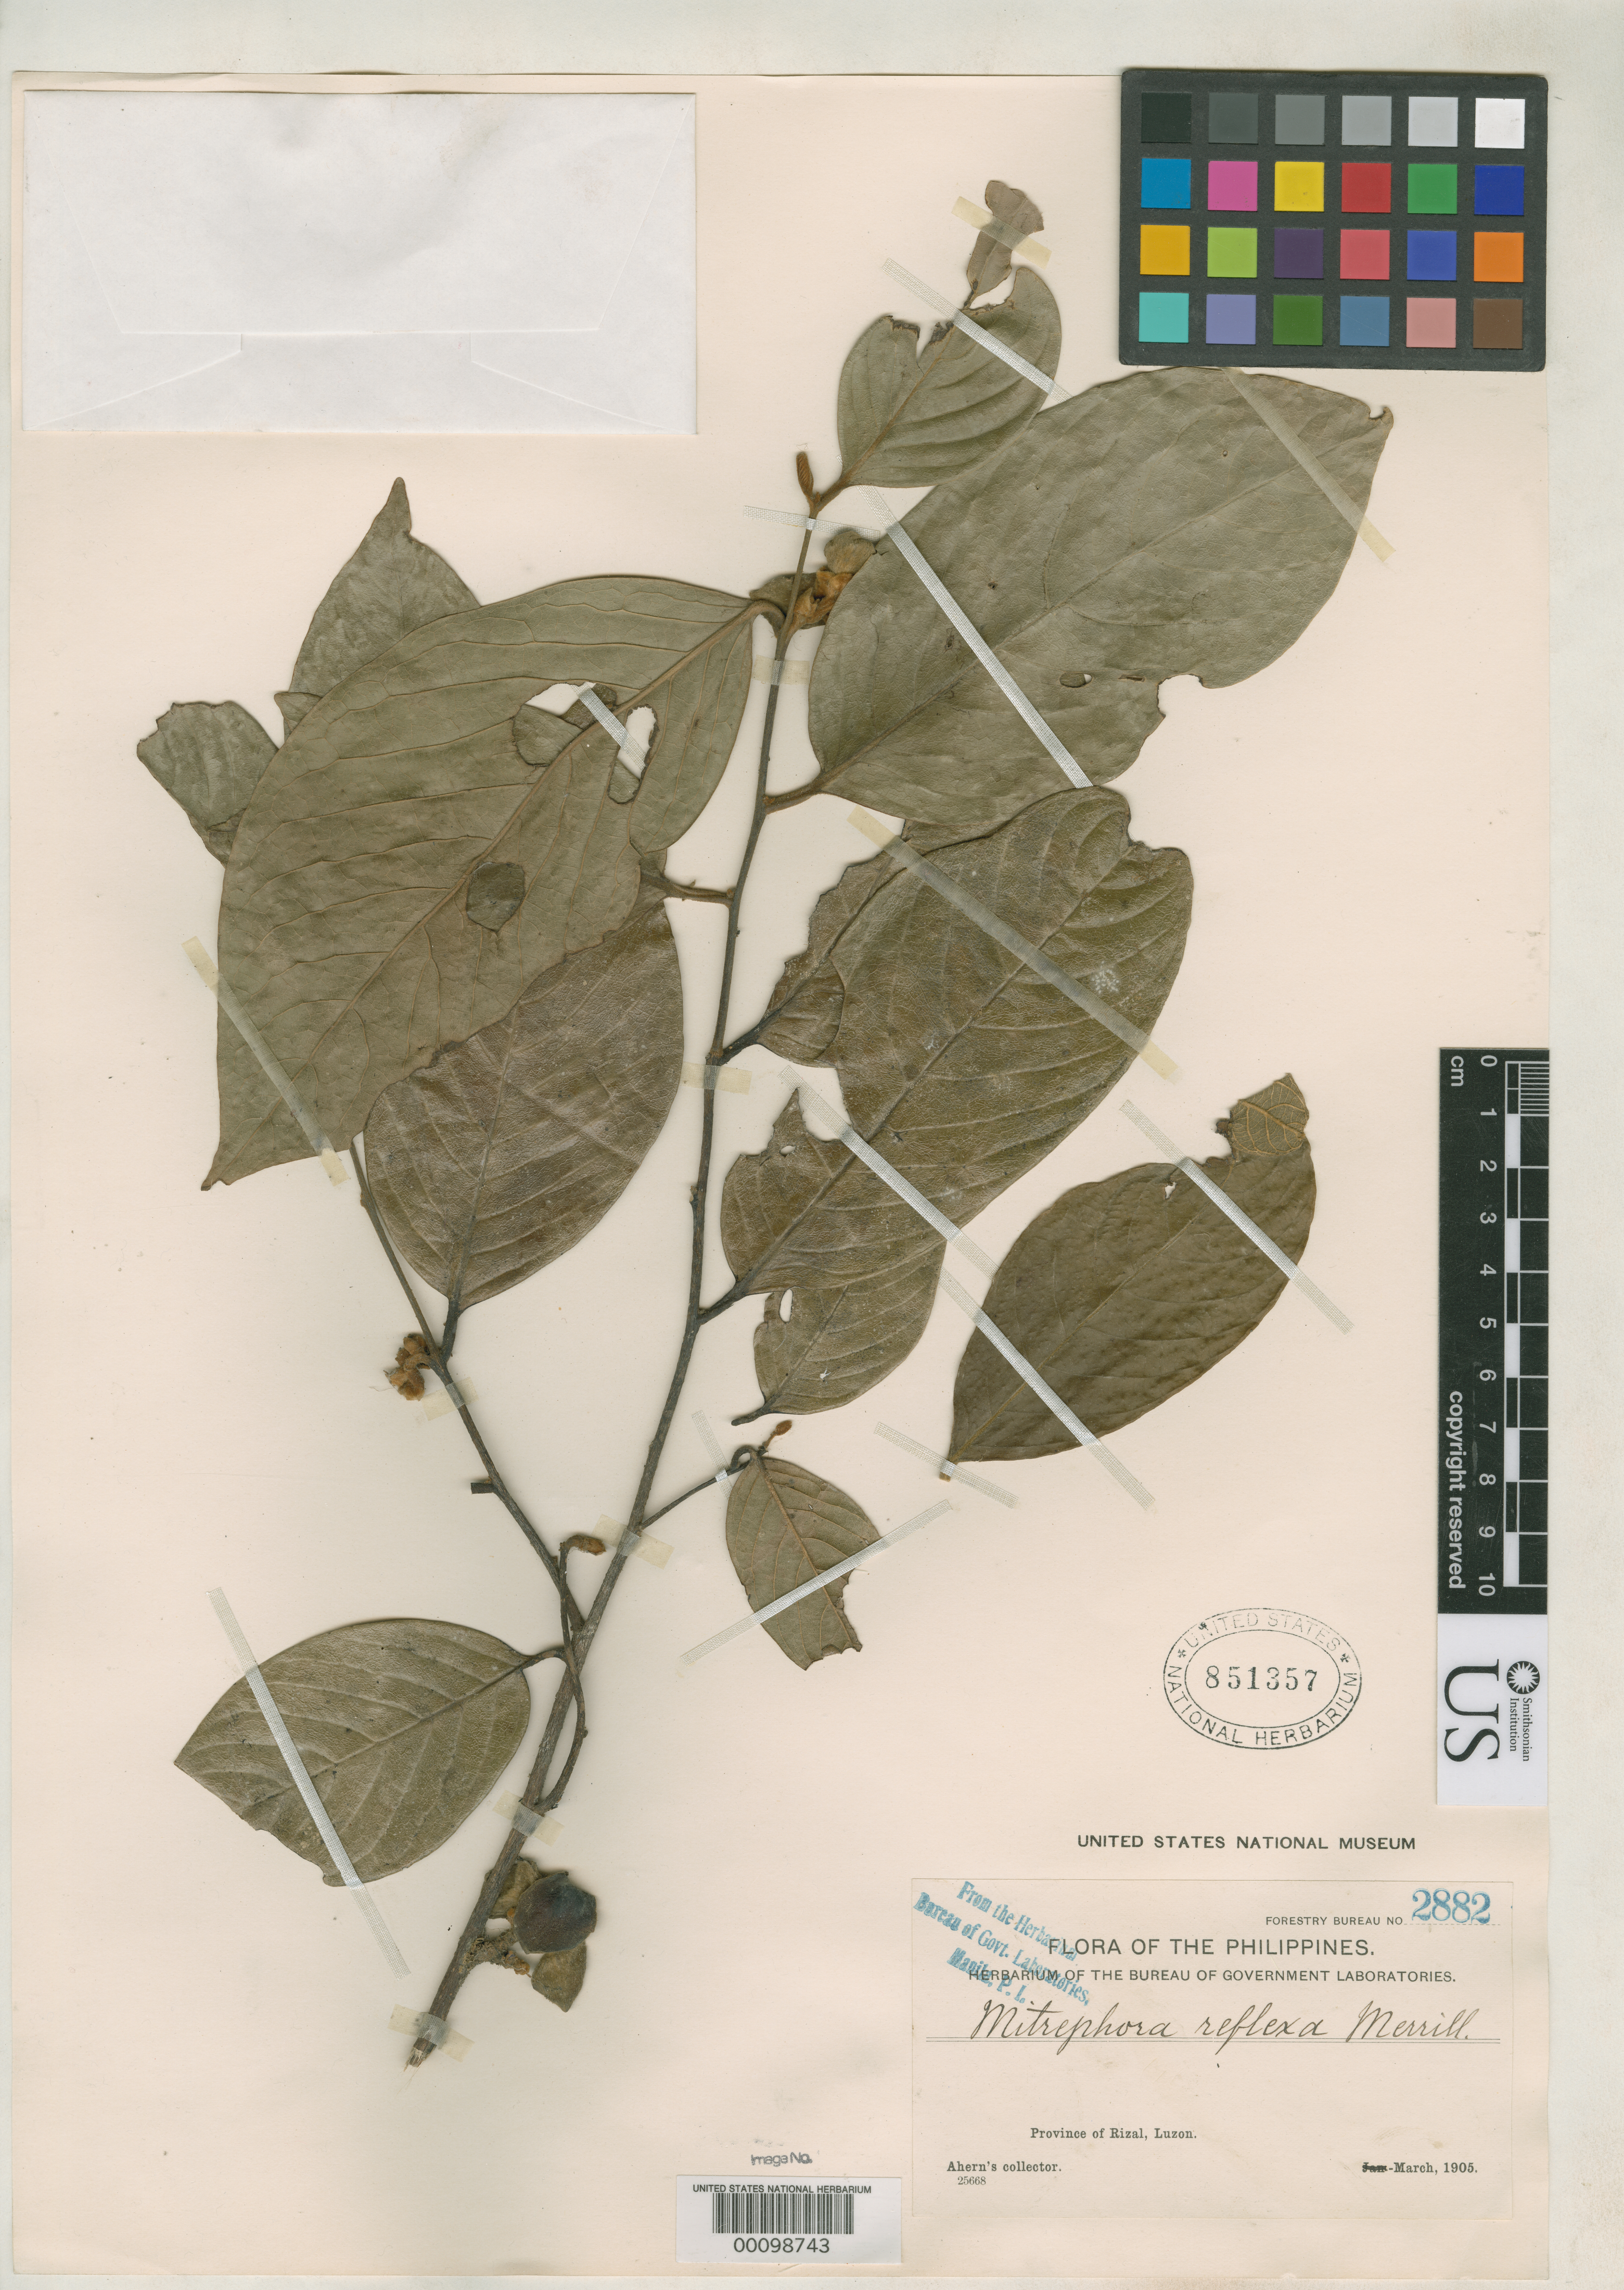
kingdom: Plantae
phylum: Tracheophyta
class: Magnoliopsida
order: Magnoliales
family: Annonaceae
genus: Mitrephora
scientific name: Mitrephora reflexa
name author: Merr.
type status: Isotype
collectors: Ahern's collector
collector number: For. Bur. 2882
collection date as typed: Mar 1905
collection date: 1905-03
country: Philippines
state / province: Calabarzon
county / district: Rizal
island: Luzon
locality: Bosoboso.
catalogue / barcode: US 851357